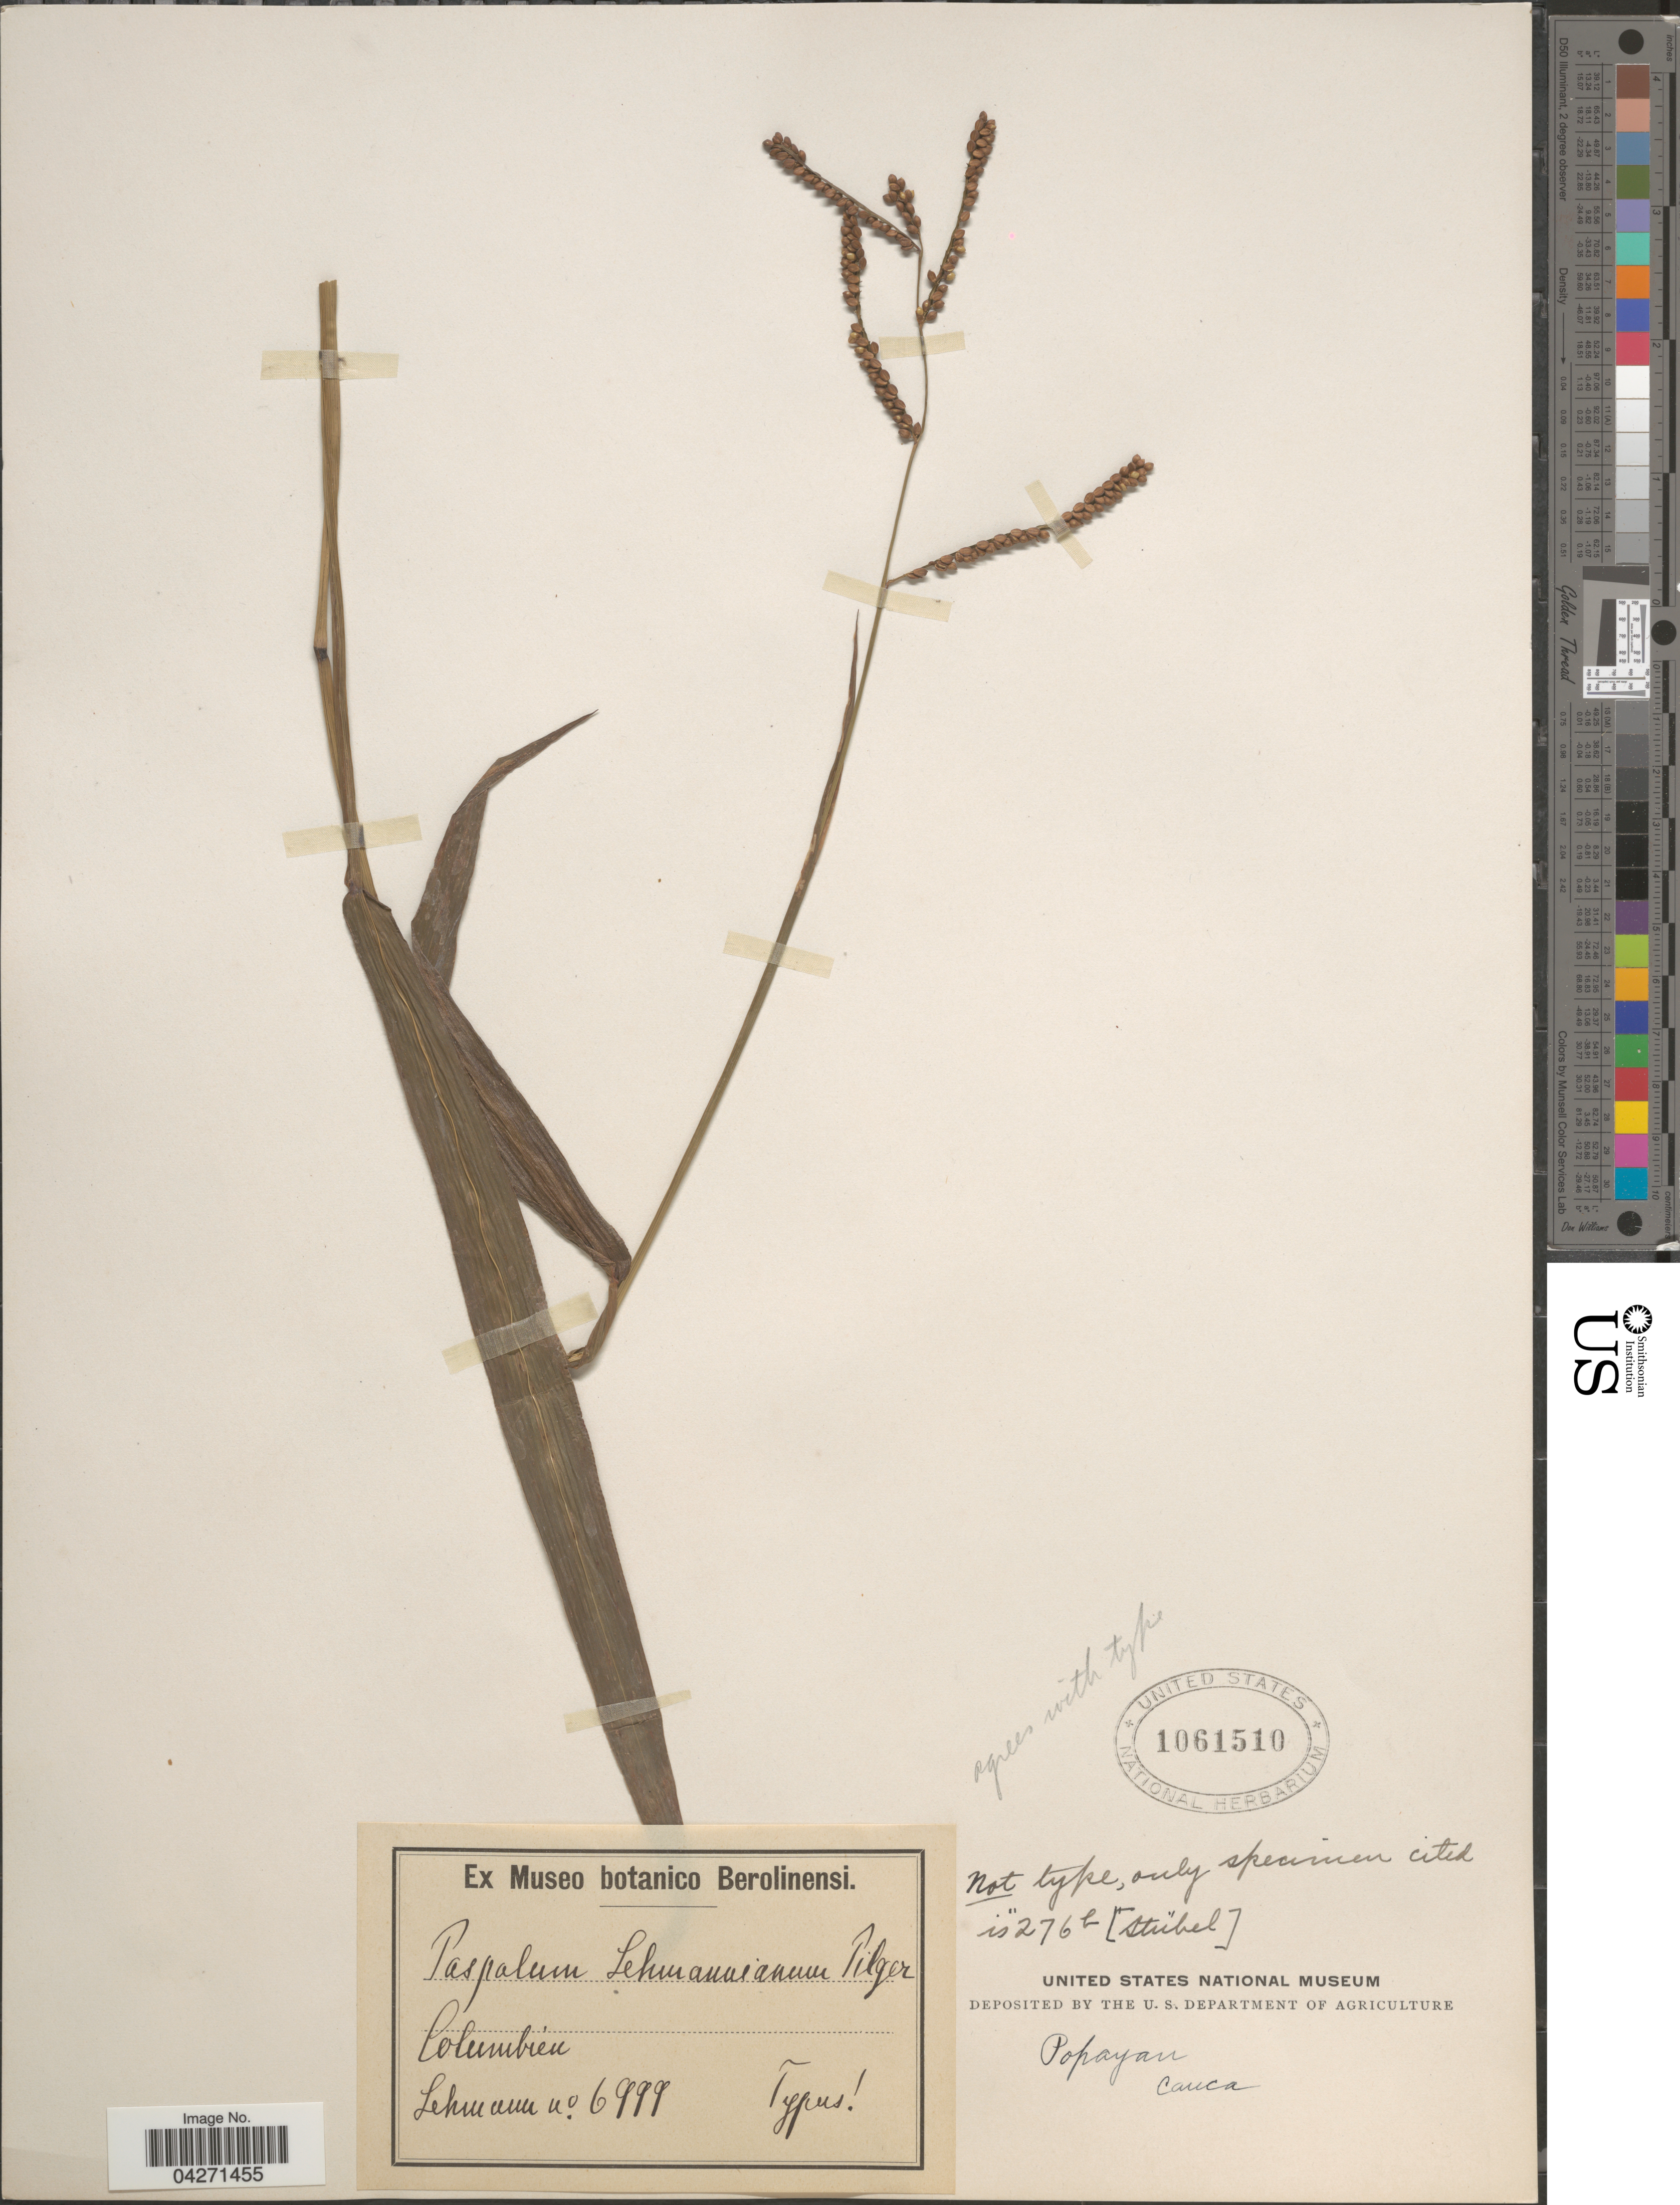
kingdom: Plantae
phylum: Tracheophyta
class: Liliopsida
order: Poales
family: Poaceae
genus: Paspalum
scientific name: Paspalum macrophyllum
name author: Kunth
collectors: -. Lehmann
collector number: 6999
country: Colombia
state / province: Cauca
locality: Popayan.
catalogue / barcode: US 1061510